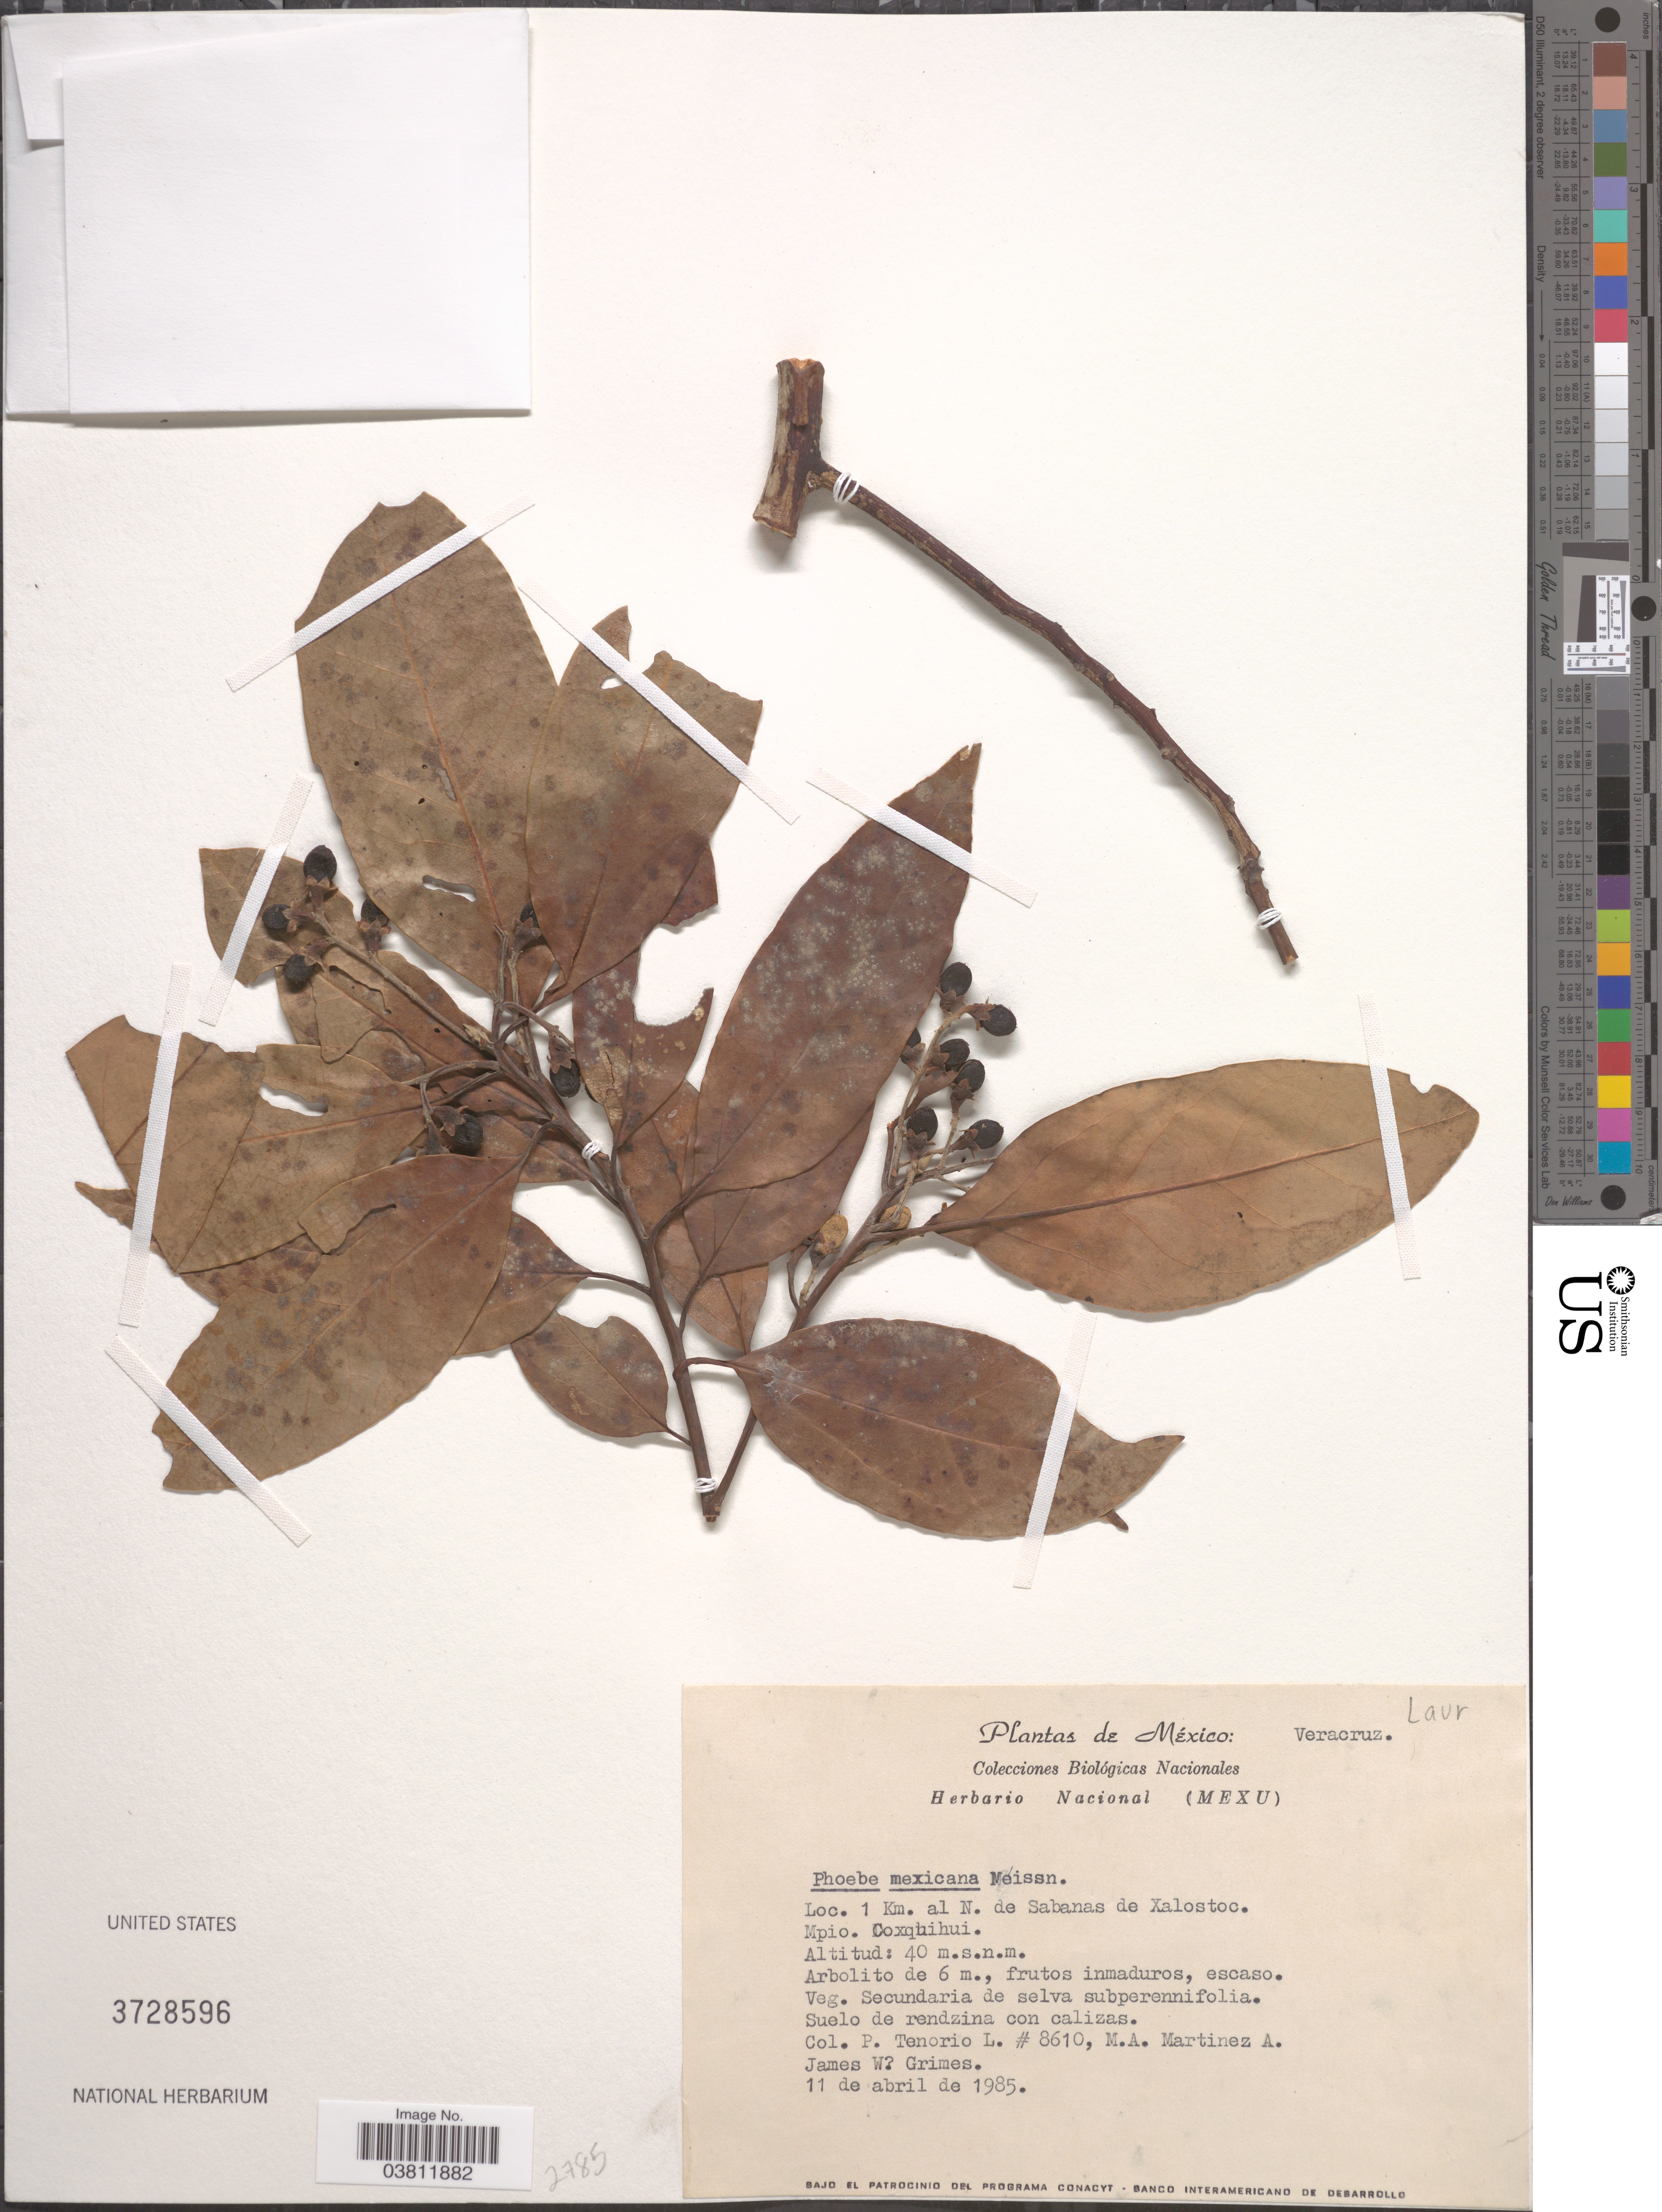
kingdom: Plantae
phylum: Tracheophyta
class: Magnoliopsida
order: Laurales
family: Lauraceae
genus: Phoebe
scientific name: Phoebe mexicana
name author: Meisn.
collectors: P. Tenorio L., M. A. Martínez Alfaro & J. W. Grimes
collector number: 8610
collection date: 1985-04-11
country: Mexico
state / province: Veracruz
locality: Veracruz, 1 Km. al N. de Sabanas de Xalostoc. Mpio. Coxquihui.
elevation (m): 40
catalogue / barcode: US 3728596